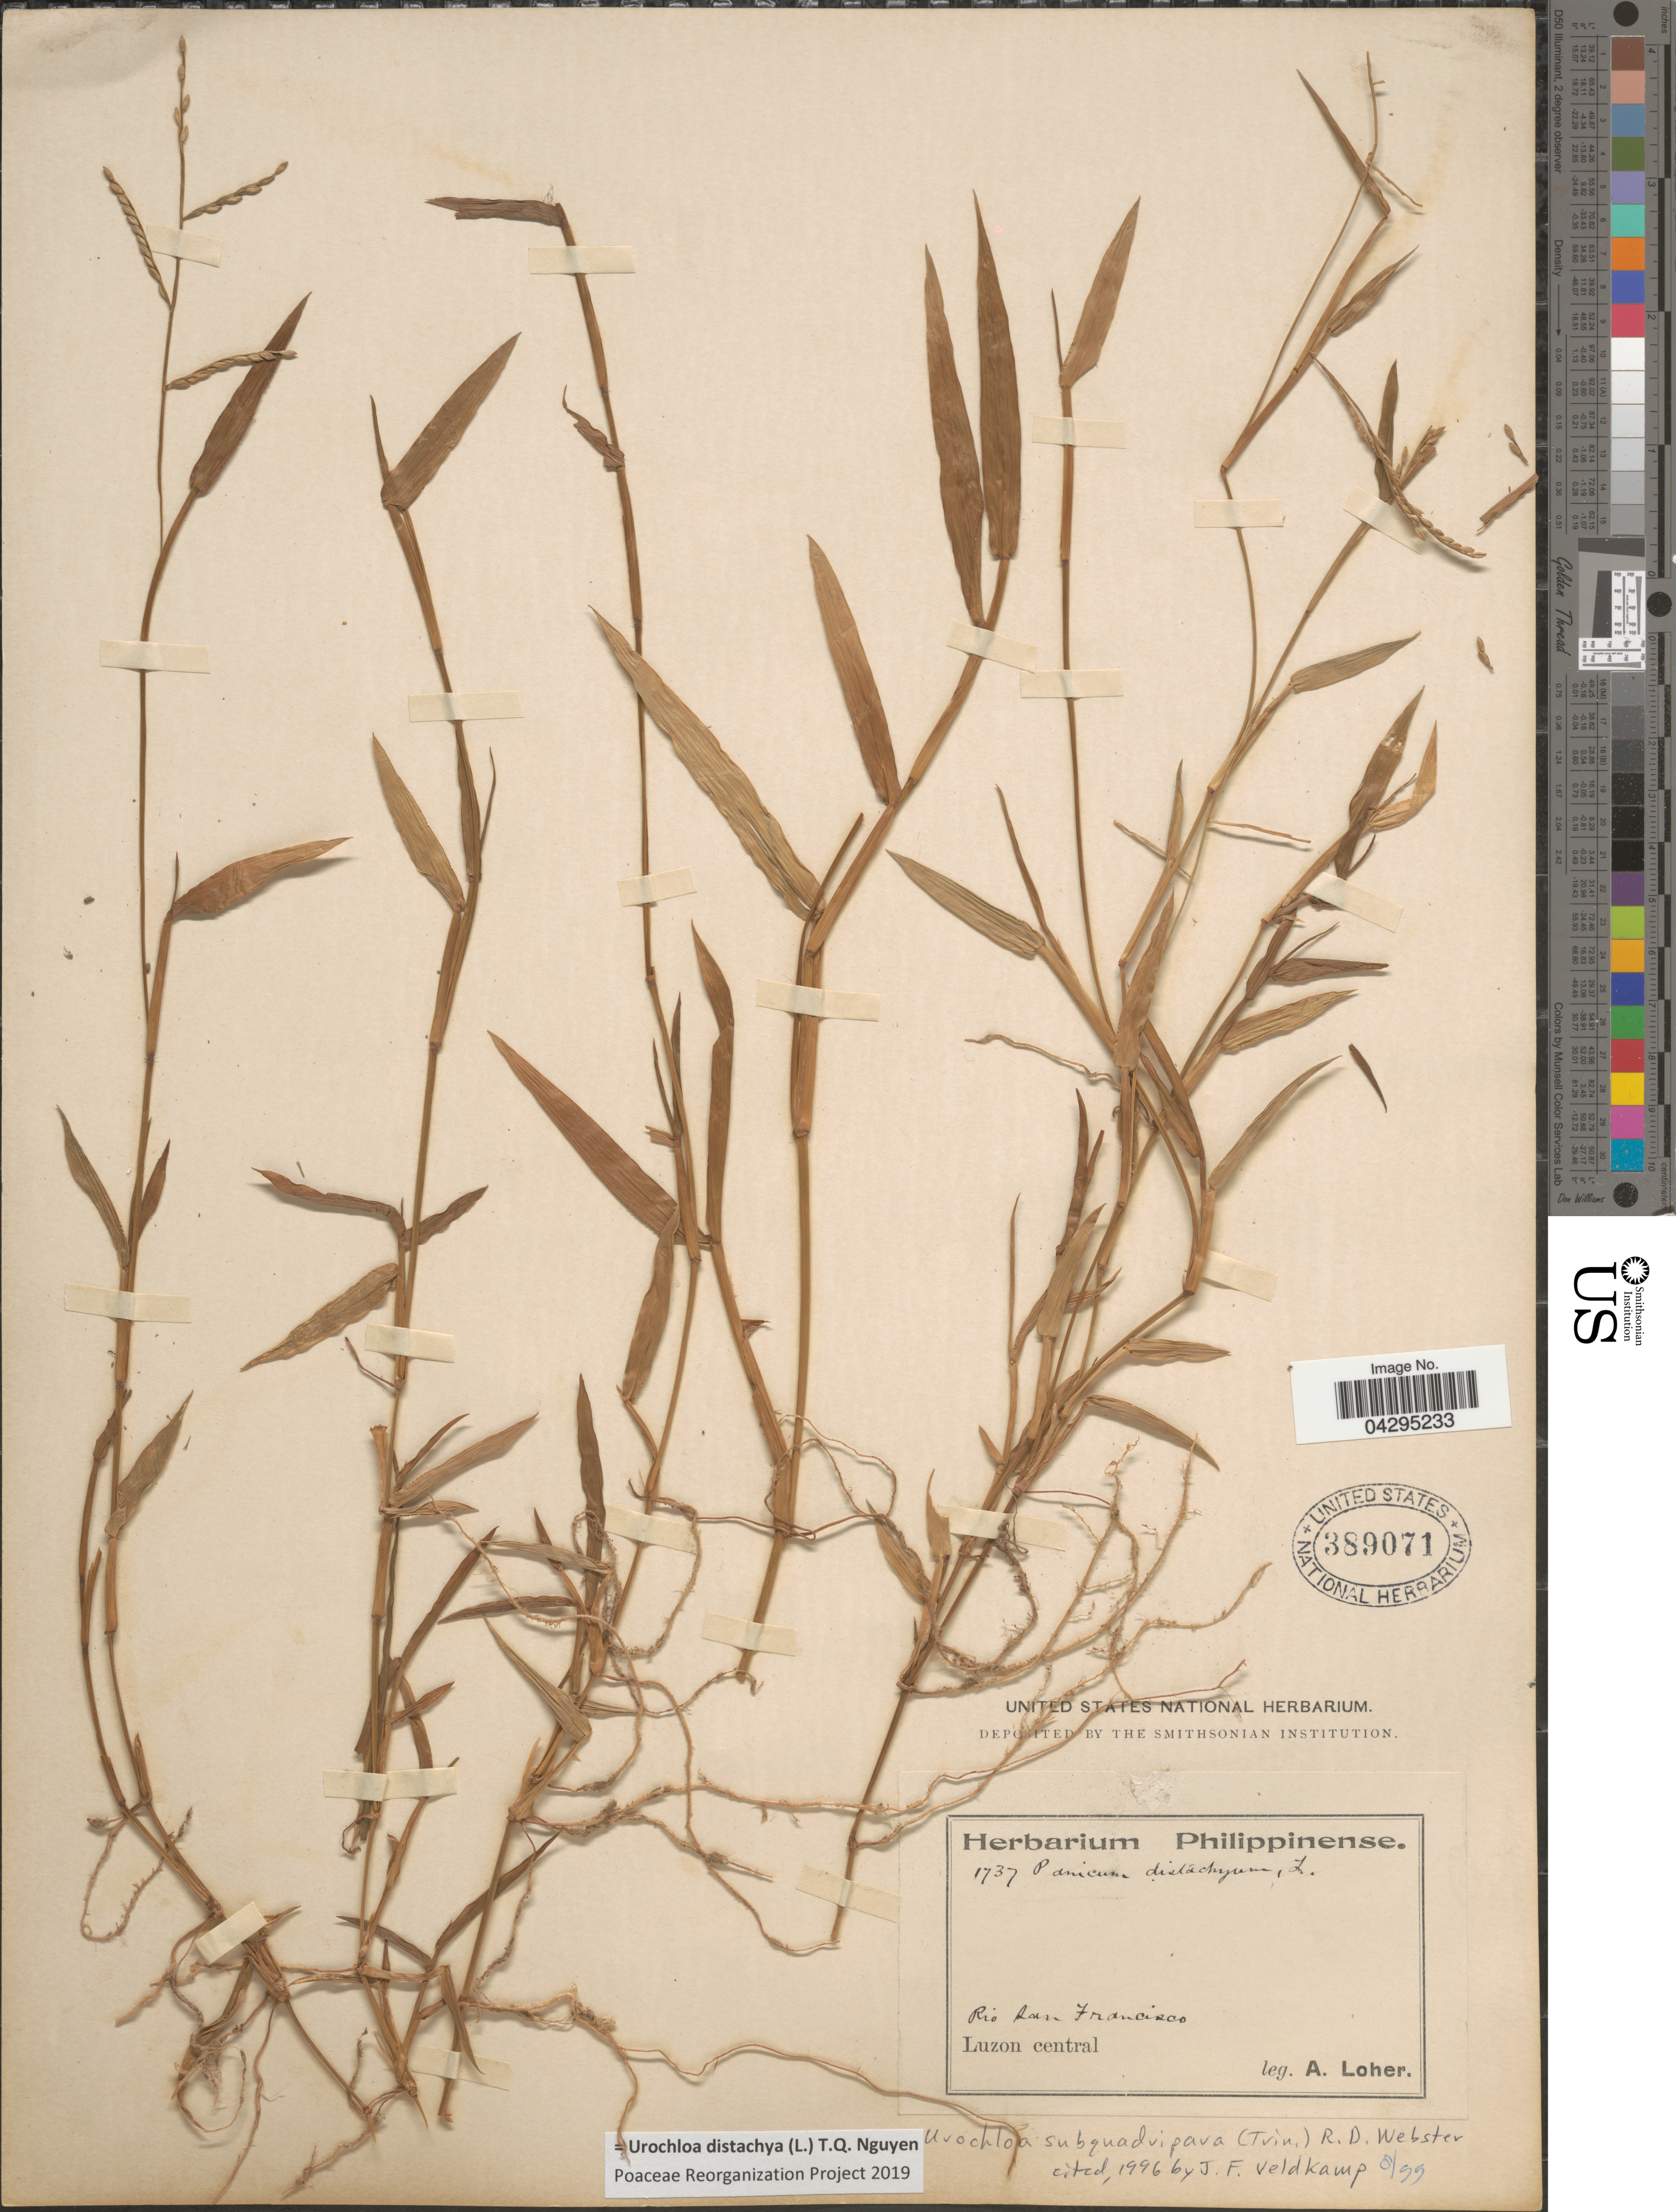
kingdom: Plantae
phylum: Tracheophyta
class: Liliopsida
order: Poales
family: Poaceae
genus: Urochloa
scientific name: Urochloa distachya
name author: (L.) T.Q. Nguyen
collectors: A. Loher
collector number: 1737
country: Philippines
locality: Rio San Francisco. Luzon central.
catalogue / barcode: US 389071